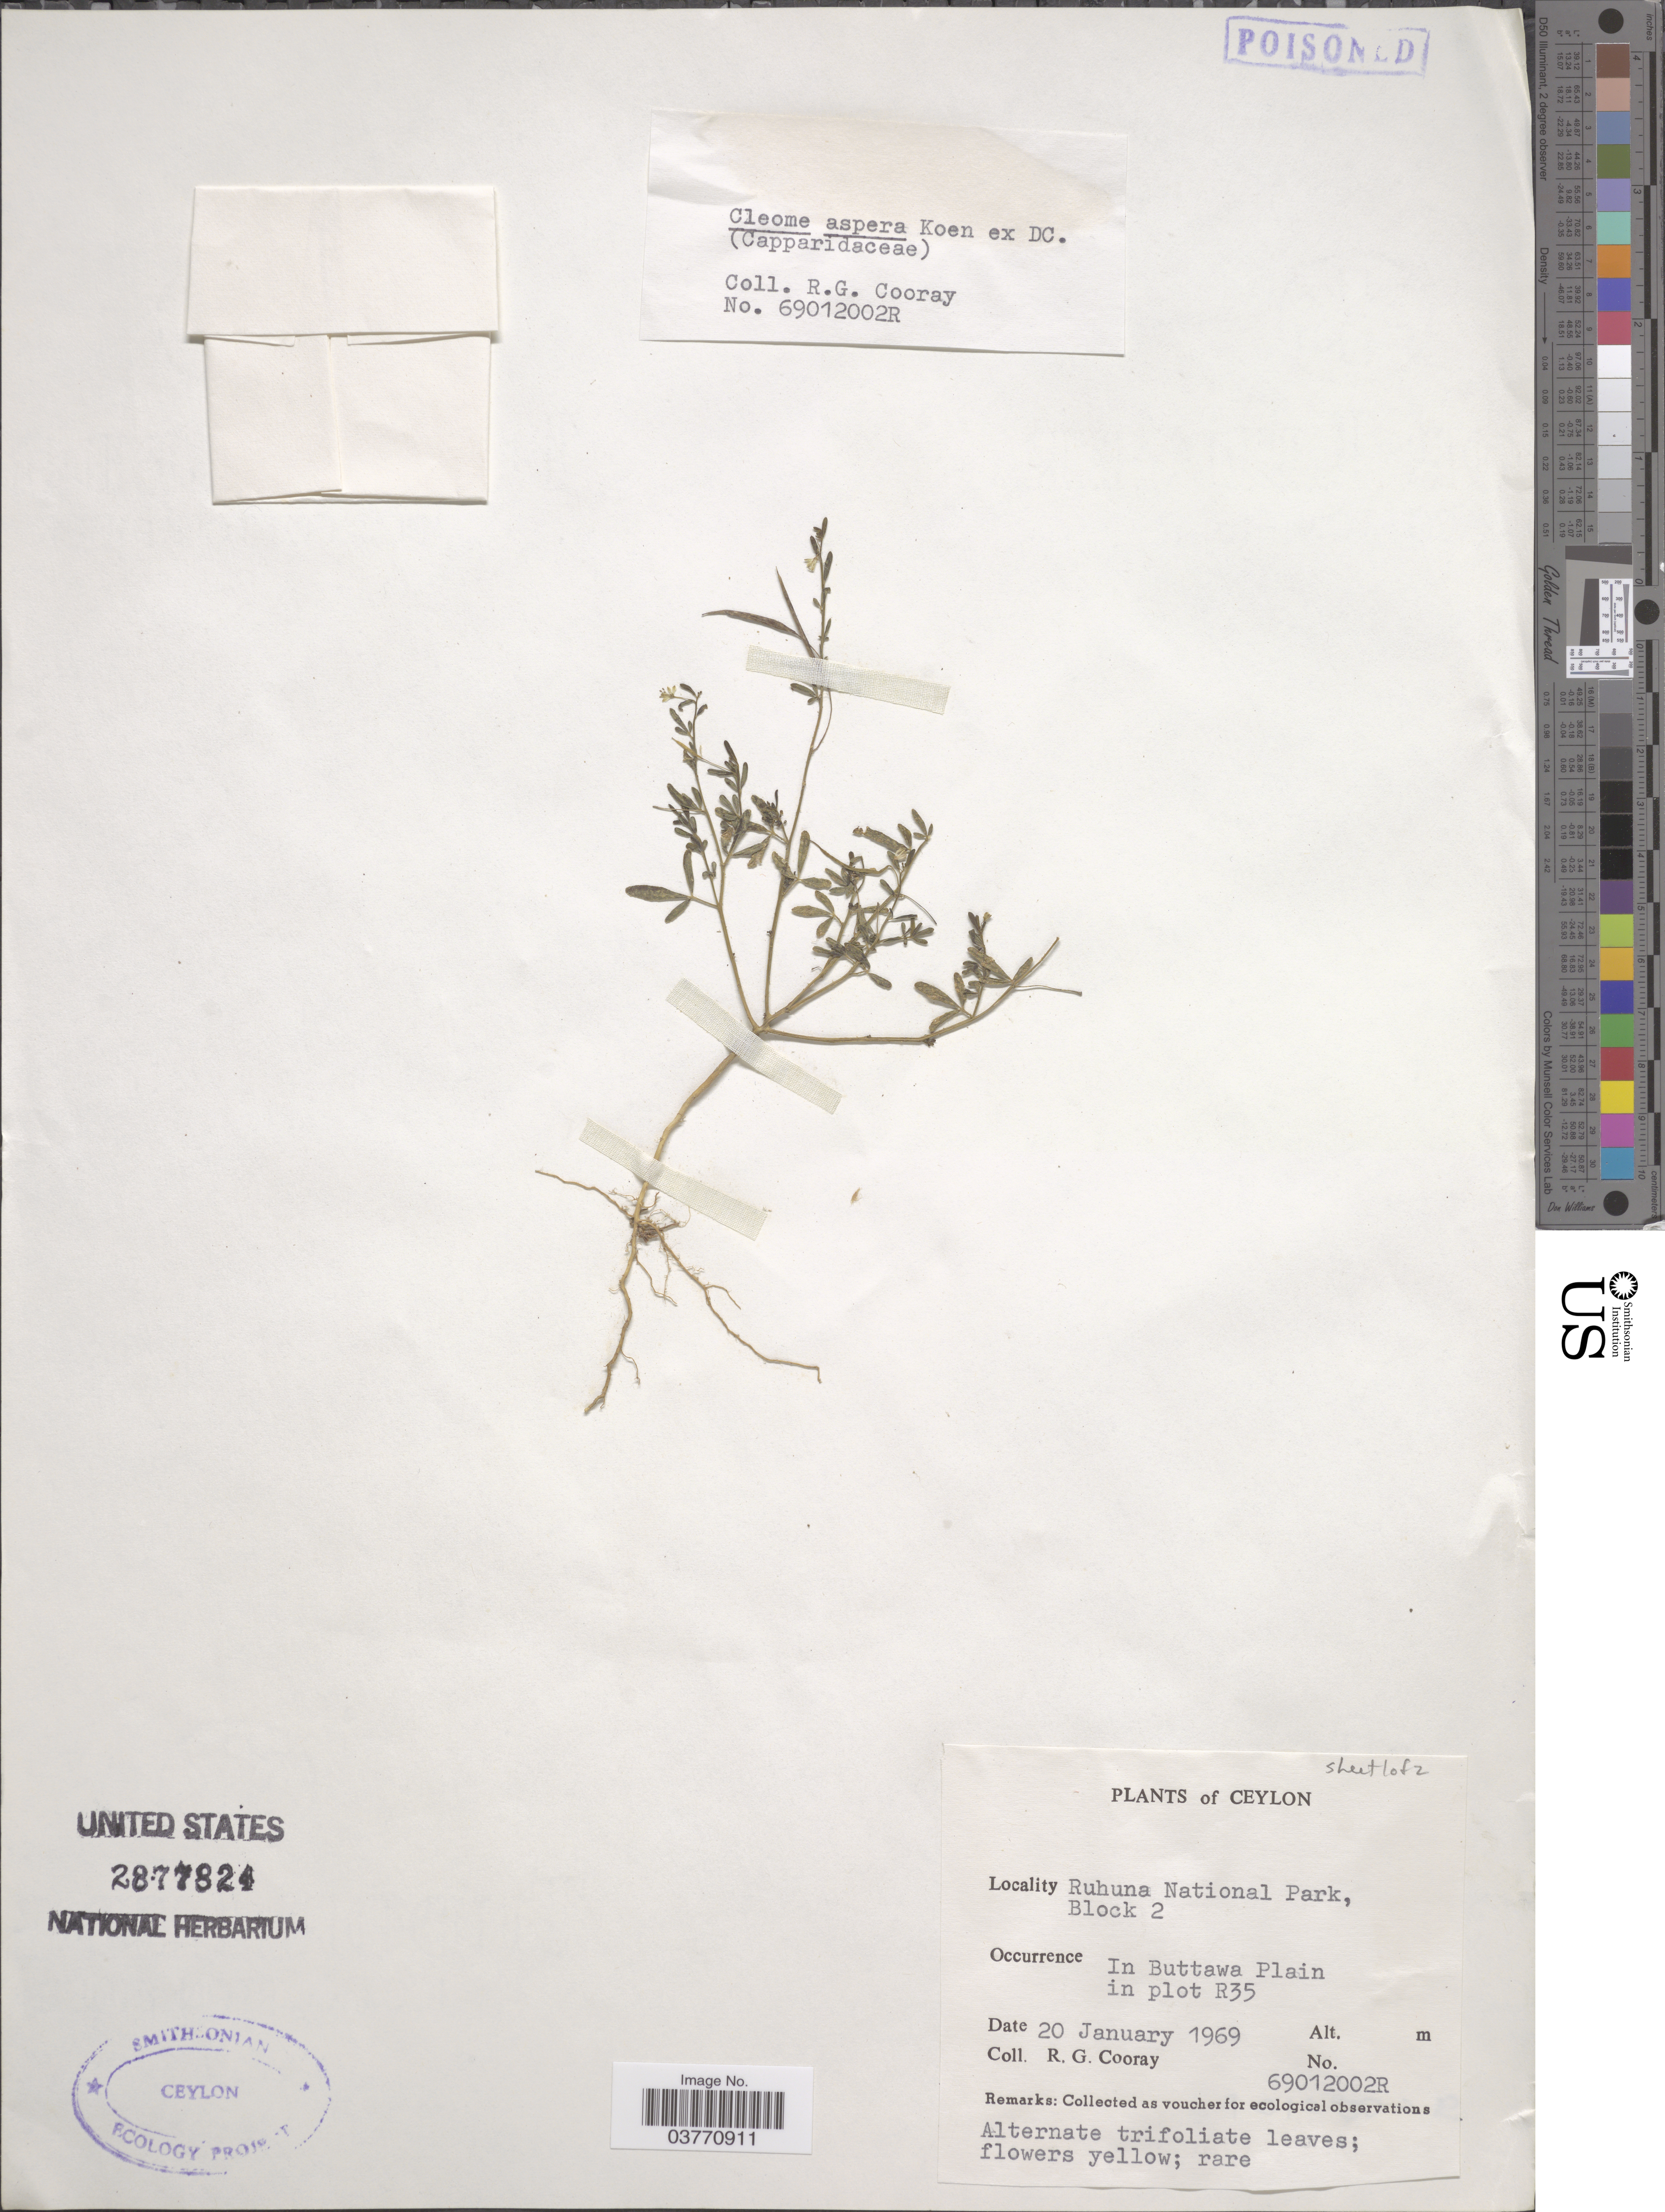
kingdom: Plantae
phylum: Tracheophyta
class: Magnoliopsida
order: Brassicales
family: Cleomaceae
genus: Corynandra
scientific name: Corynandra aspera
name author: (J. Koenig ex DC.) Roalson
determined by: Strong, Mark T., (BOT), Smithsonian Institution - National Museum of Natural History (UNITED STATES)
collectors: R. Cooray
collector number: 69012002R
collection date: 1969-01-20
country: Sri Lanka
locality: Ceylon. Ruhuna National Park, Block 2. In Buttawa Plain in plot R35.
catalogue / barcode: US 2877824